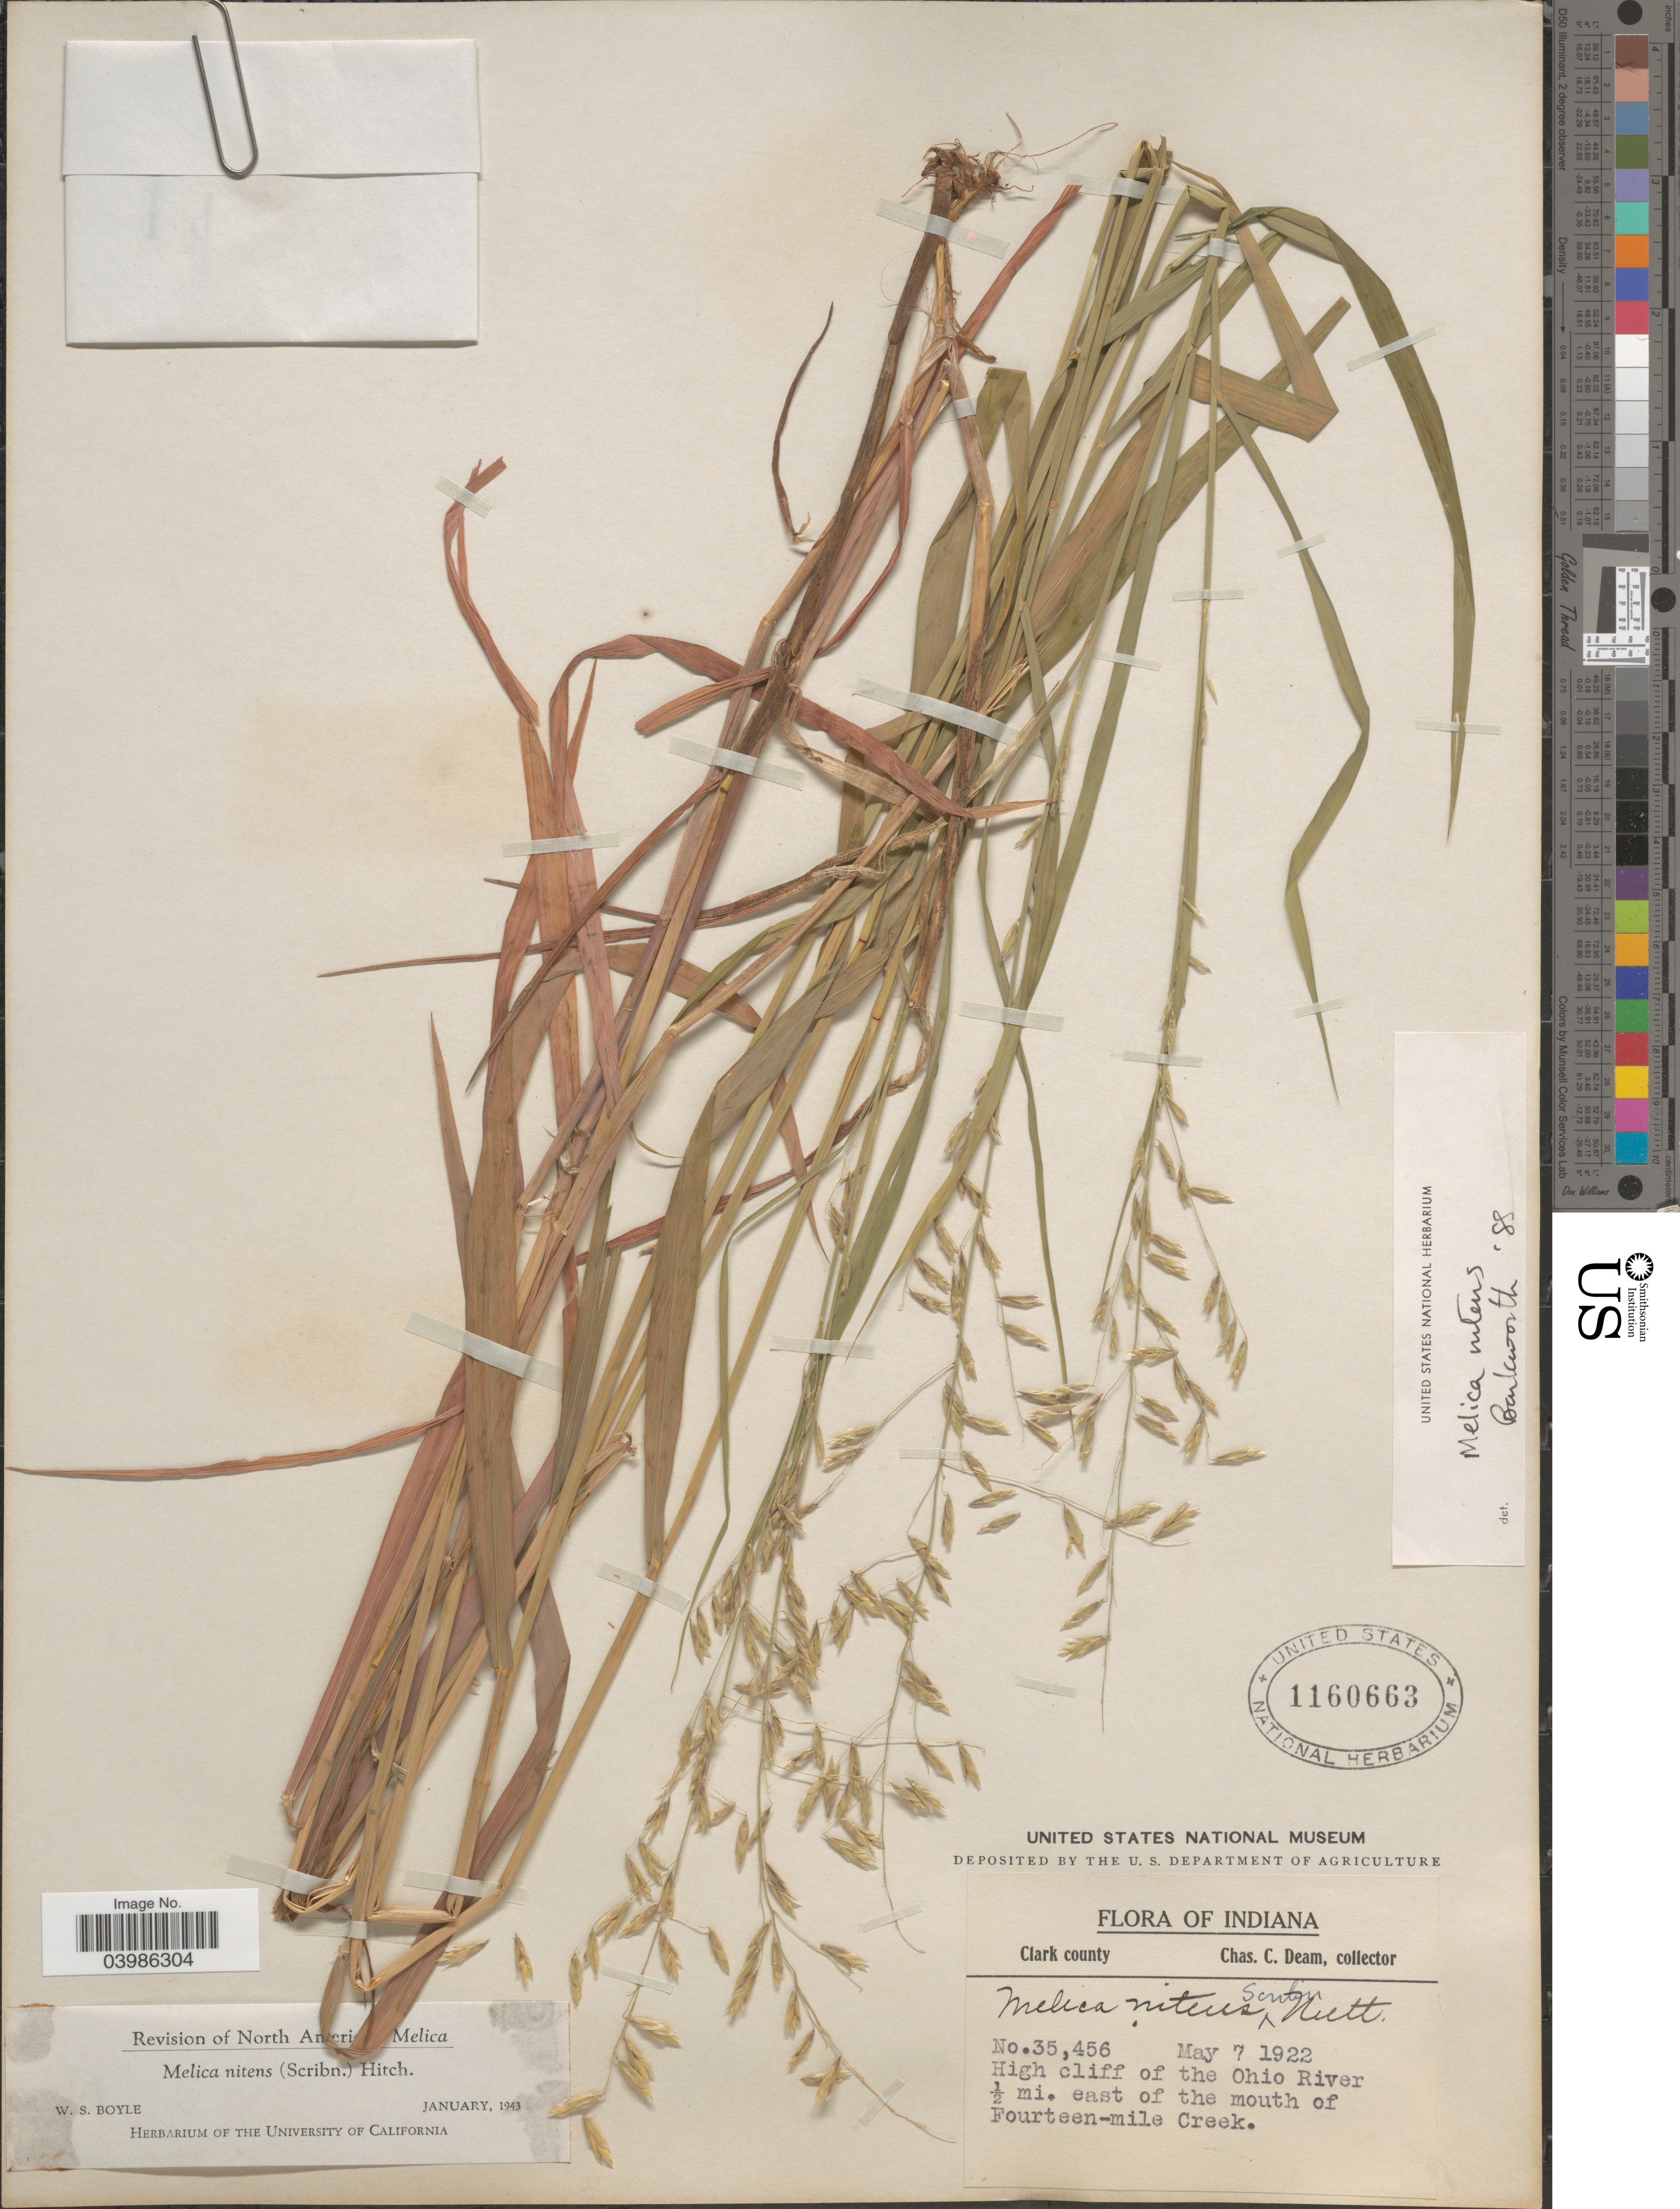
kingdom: Plantae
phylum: Tracheophyta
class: Liliopsida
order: Poales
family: Poaceae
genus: Melica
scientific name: Melica nitens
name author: (Scribn.) Nutt. ex Piper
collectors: C. C. Deam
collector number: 35456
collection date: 1922-05-07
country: United States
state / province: Indiana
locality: Clark County. High cliff of the Ohio River ½ mi. east of the mouth of Fourteen-mile Creek.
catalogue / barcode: US 1160663